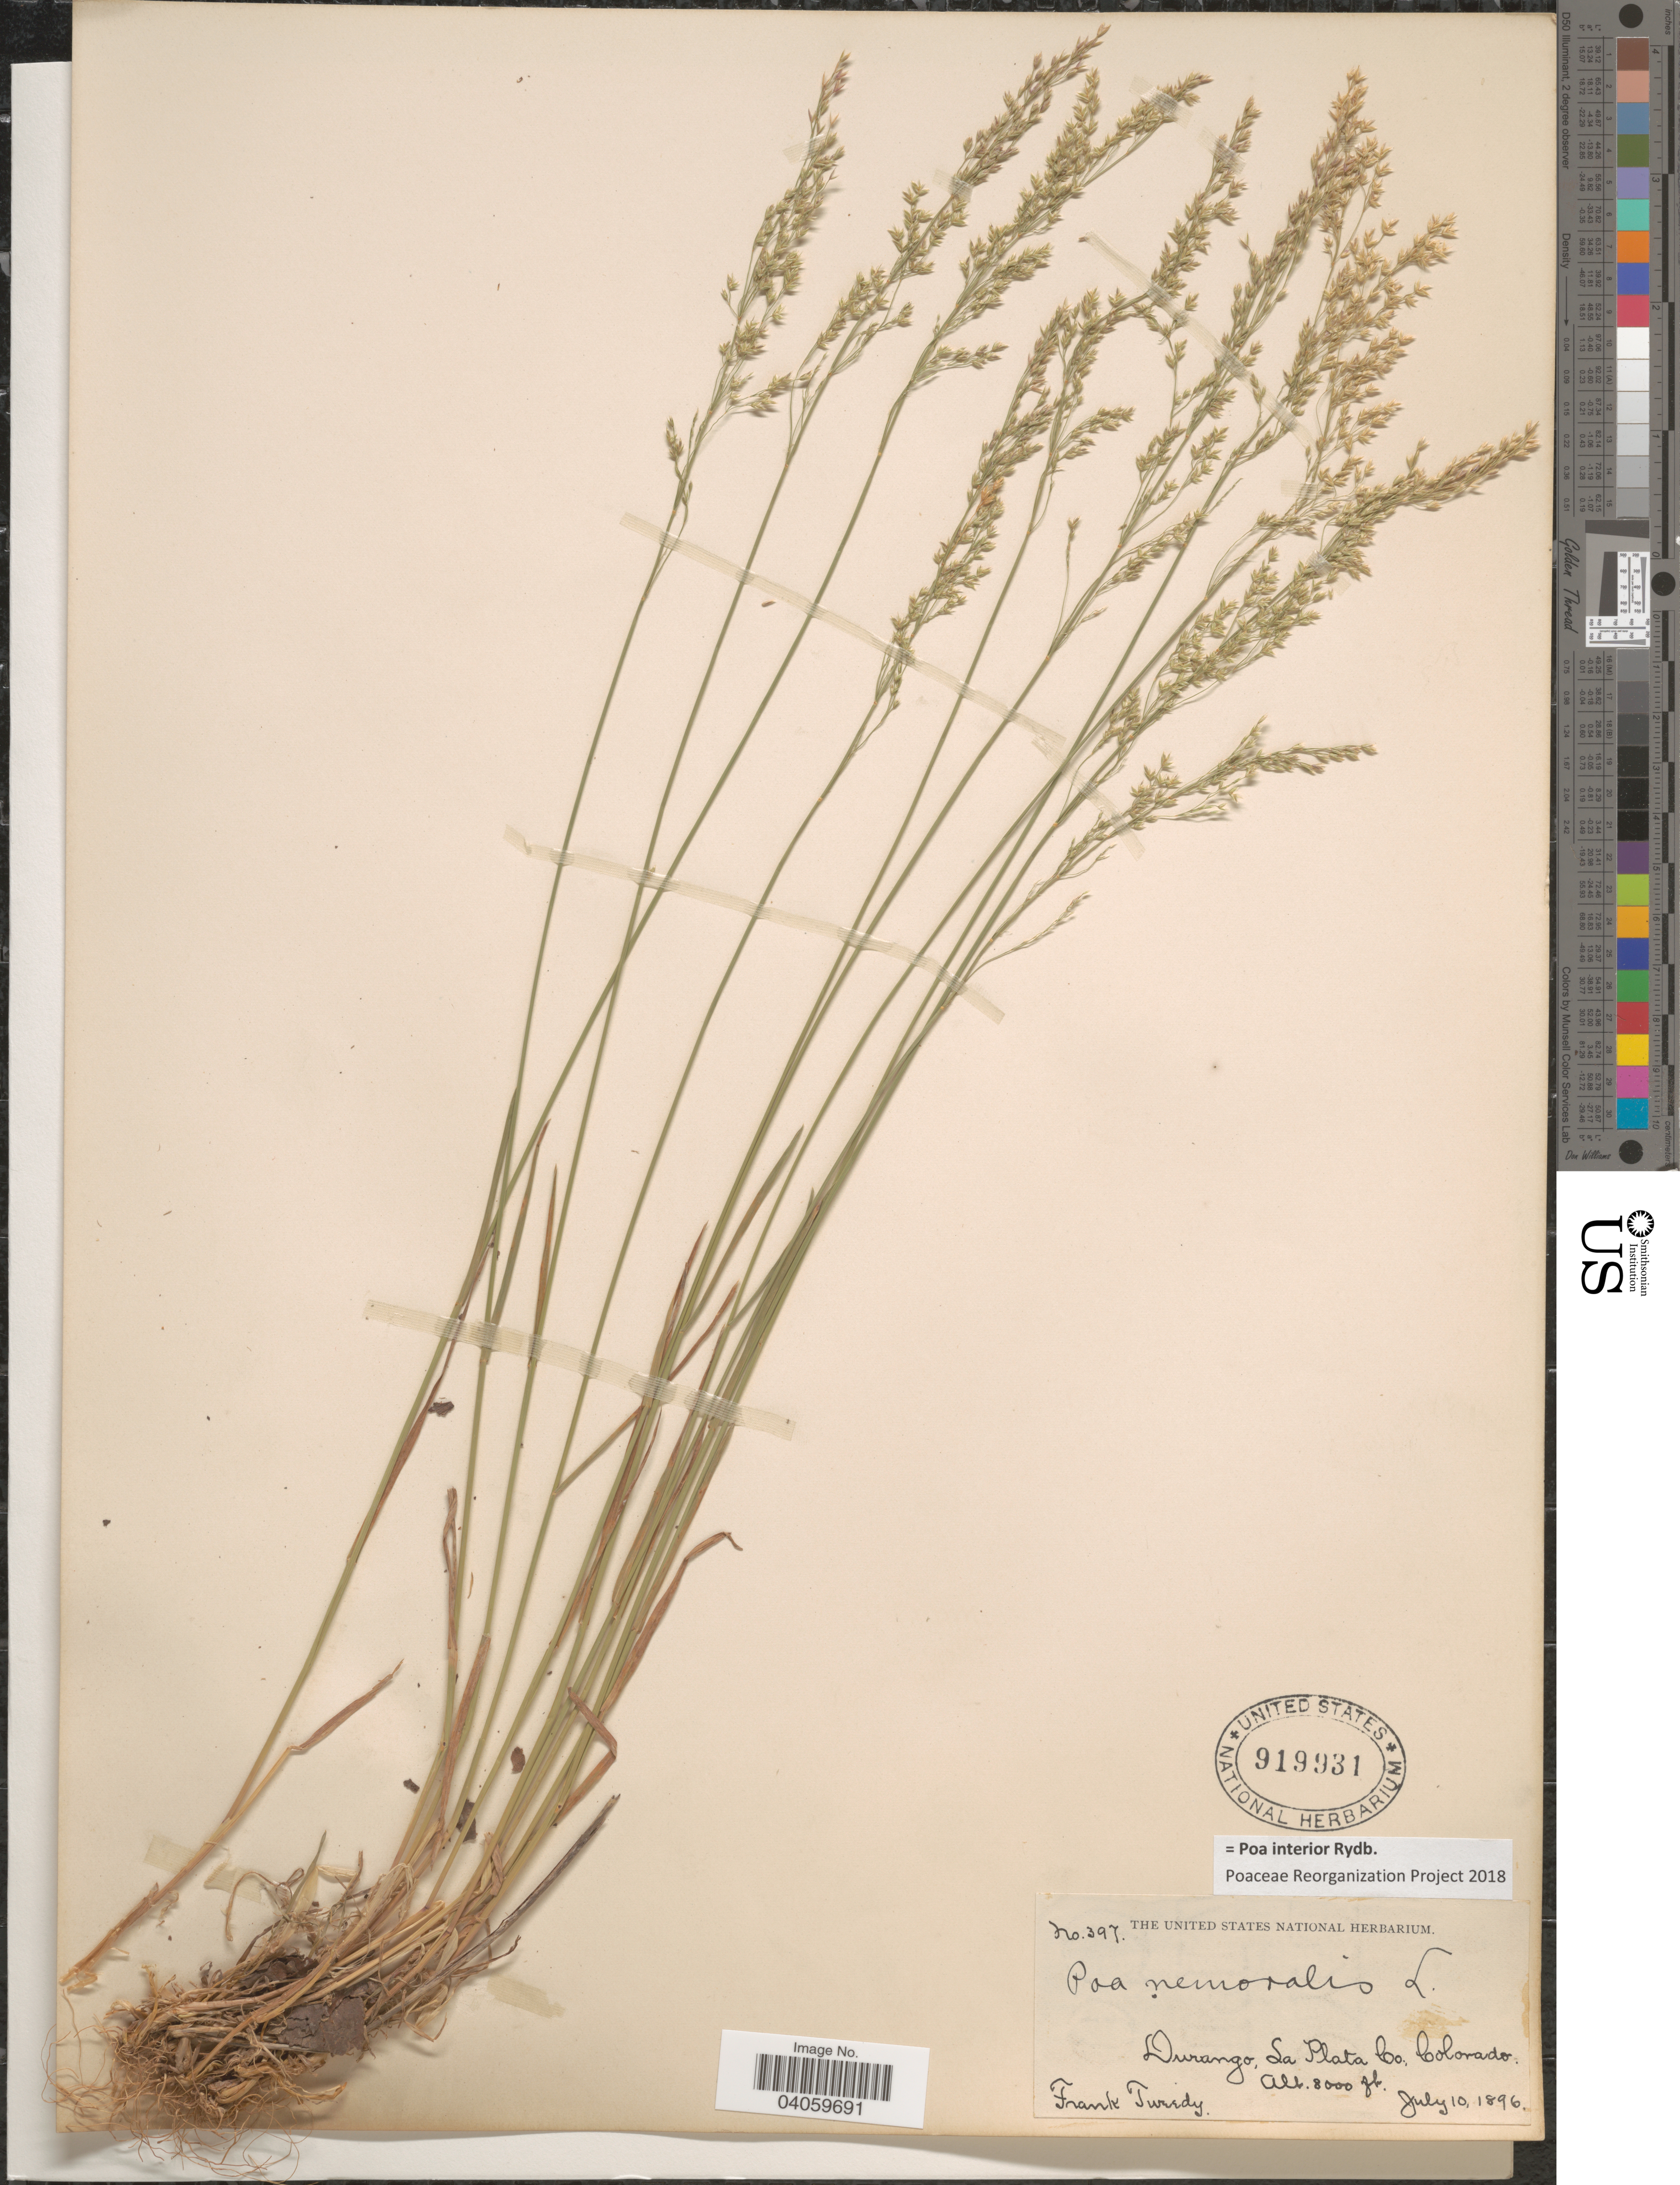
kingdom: Plantae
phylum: Tracheophyta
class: Liliopsida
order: Poales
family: Poaceae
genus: Poa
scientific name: Poa interior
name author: Rydb.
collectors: F. Tweedy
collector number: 397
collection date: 1896-07-10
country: United States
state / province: Colorado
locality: Durango, La Plata Co.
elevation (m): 2438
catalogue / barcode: US 919931